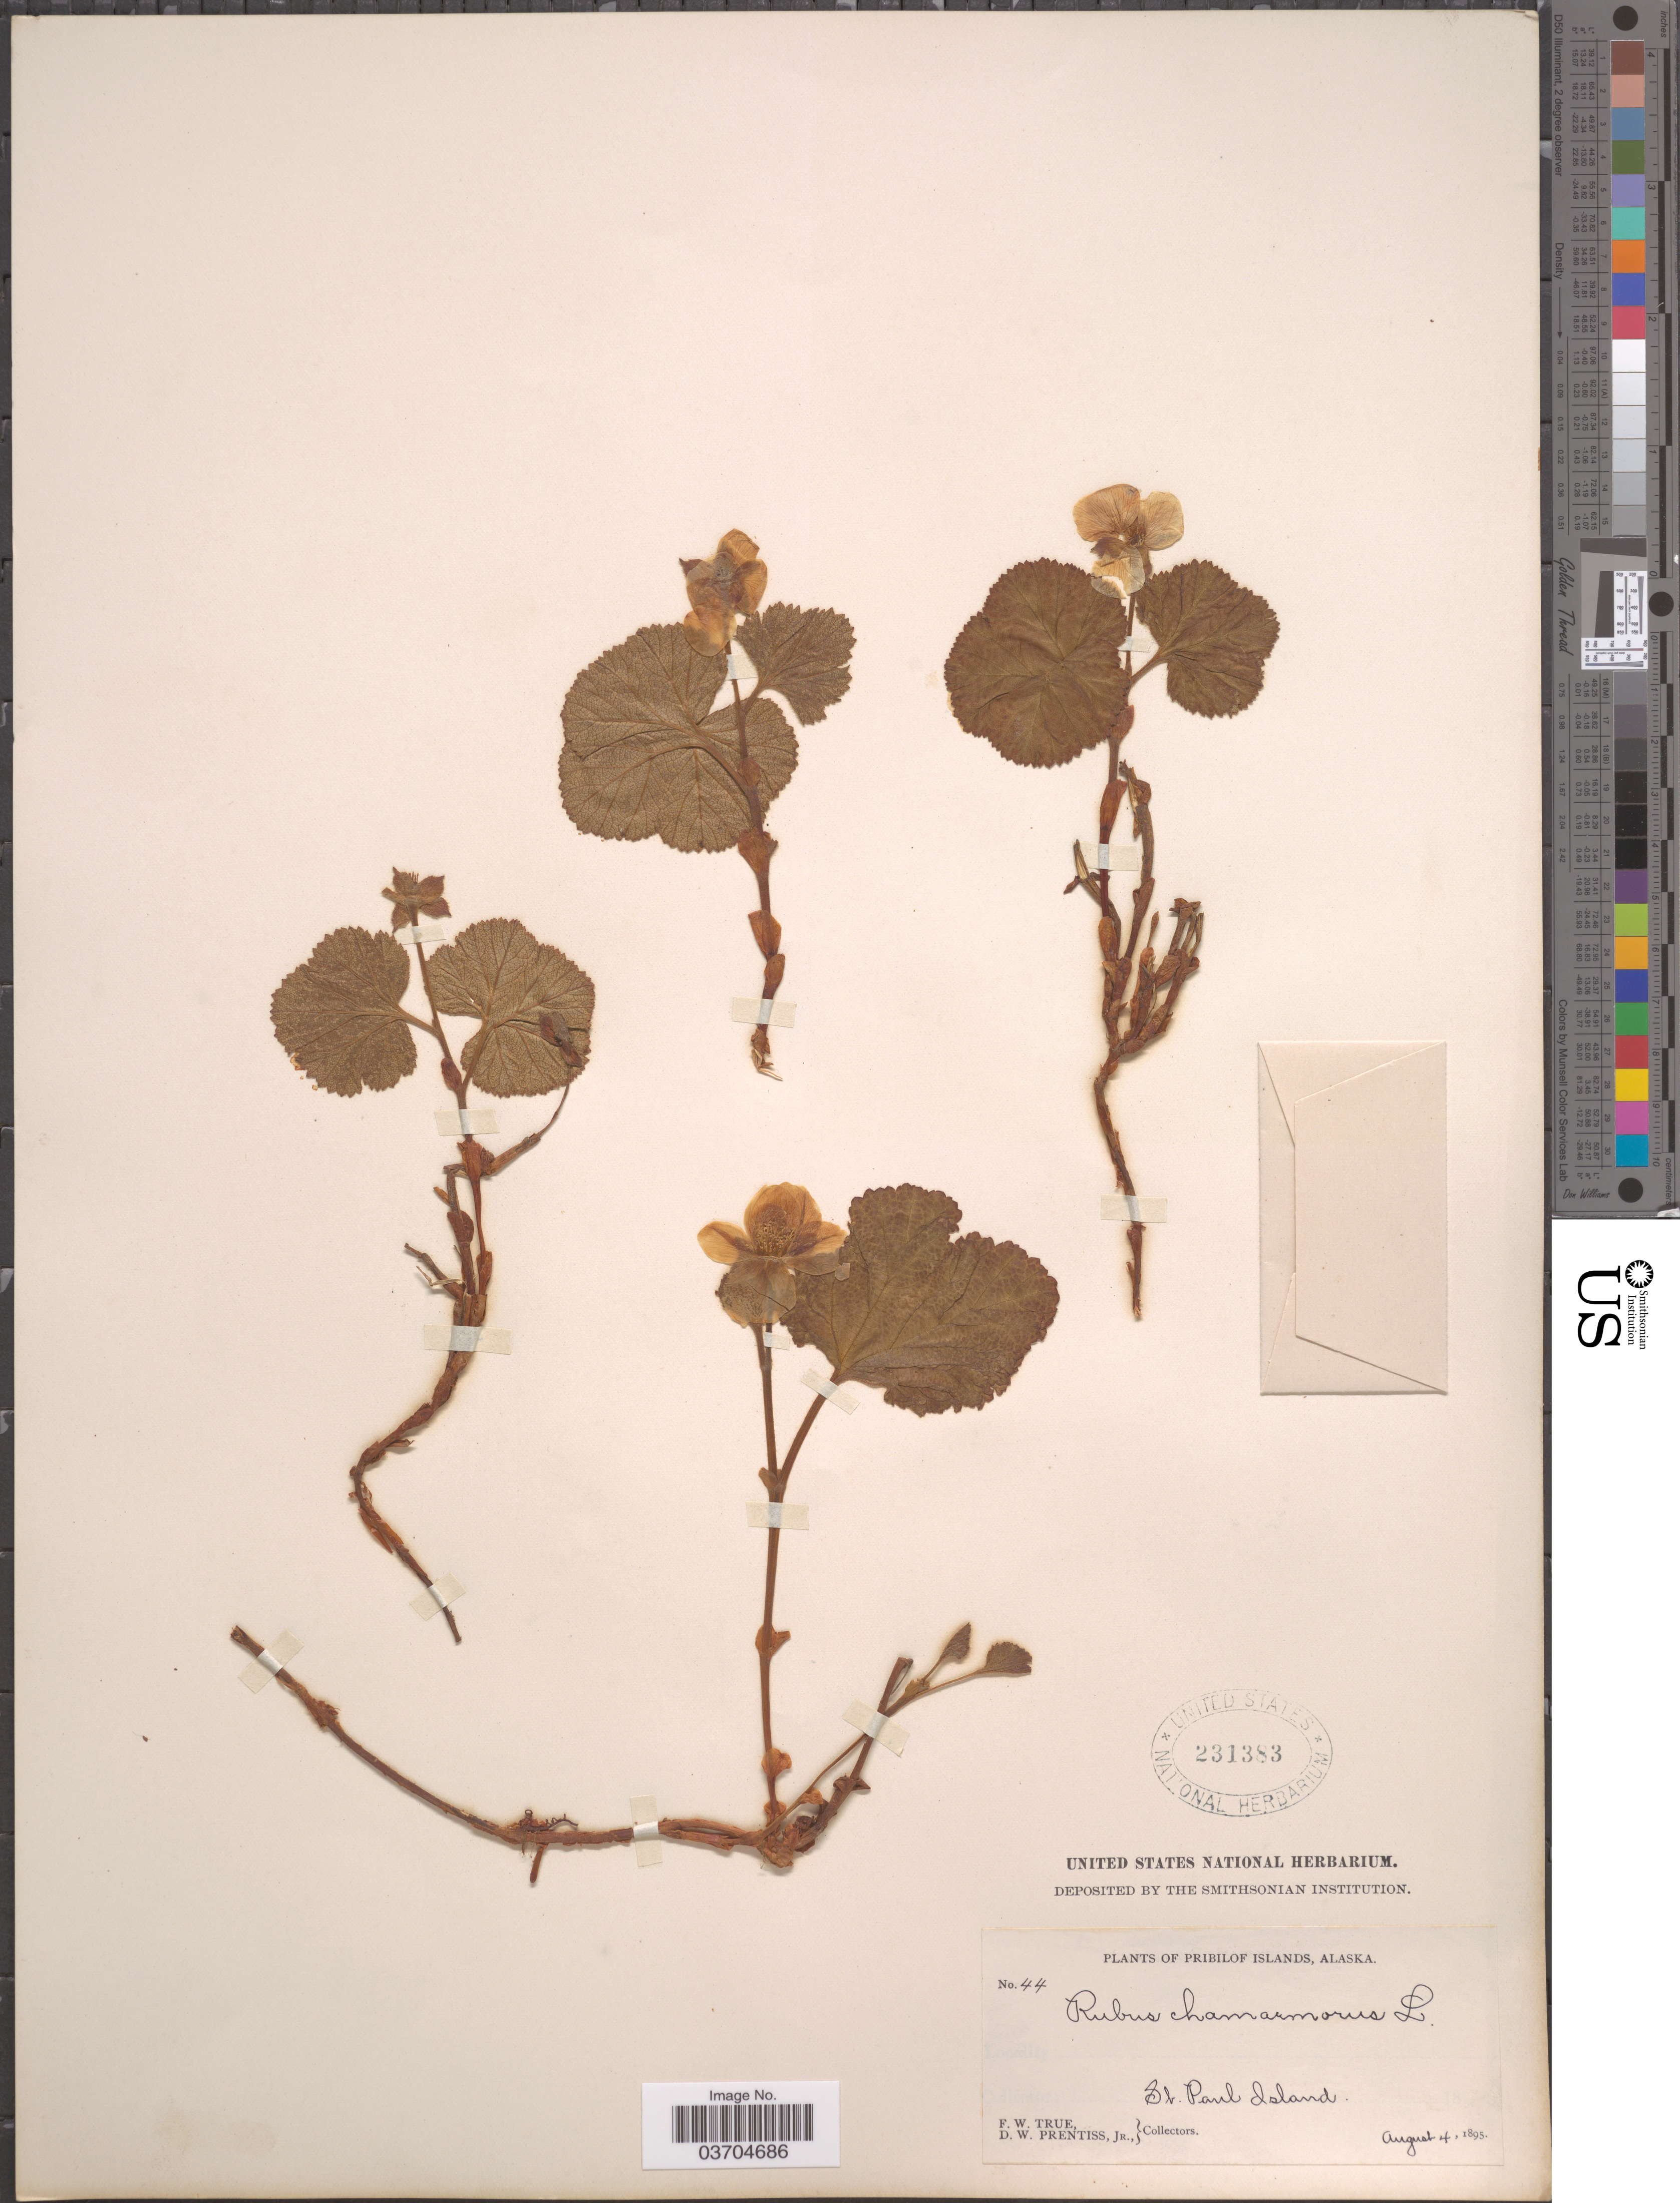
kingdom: Plantae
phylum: Tracheophyta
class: Magnoliopsida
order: Rosales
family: Rosaceae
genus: Rubus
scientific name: Rubus chamaemorus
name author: L.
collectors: F. True & D. Prentiss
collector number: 44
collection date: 1895-08-04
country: United States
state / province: Alaska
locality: Pribilof Islands. St. Paul Island.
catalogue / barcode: US 231383